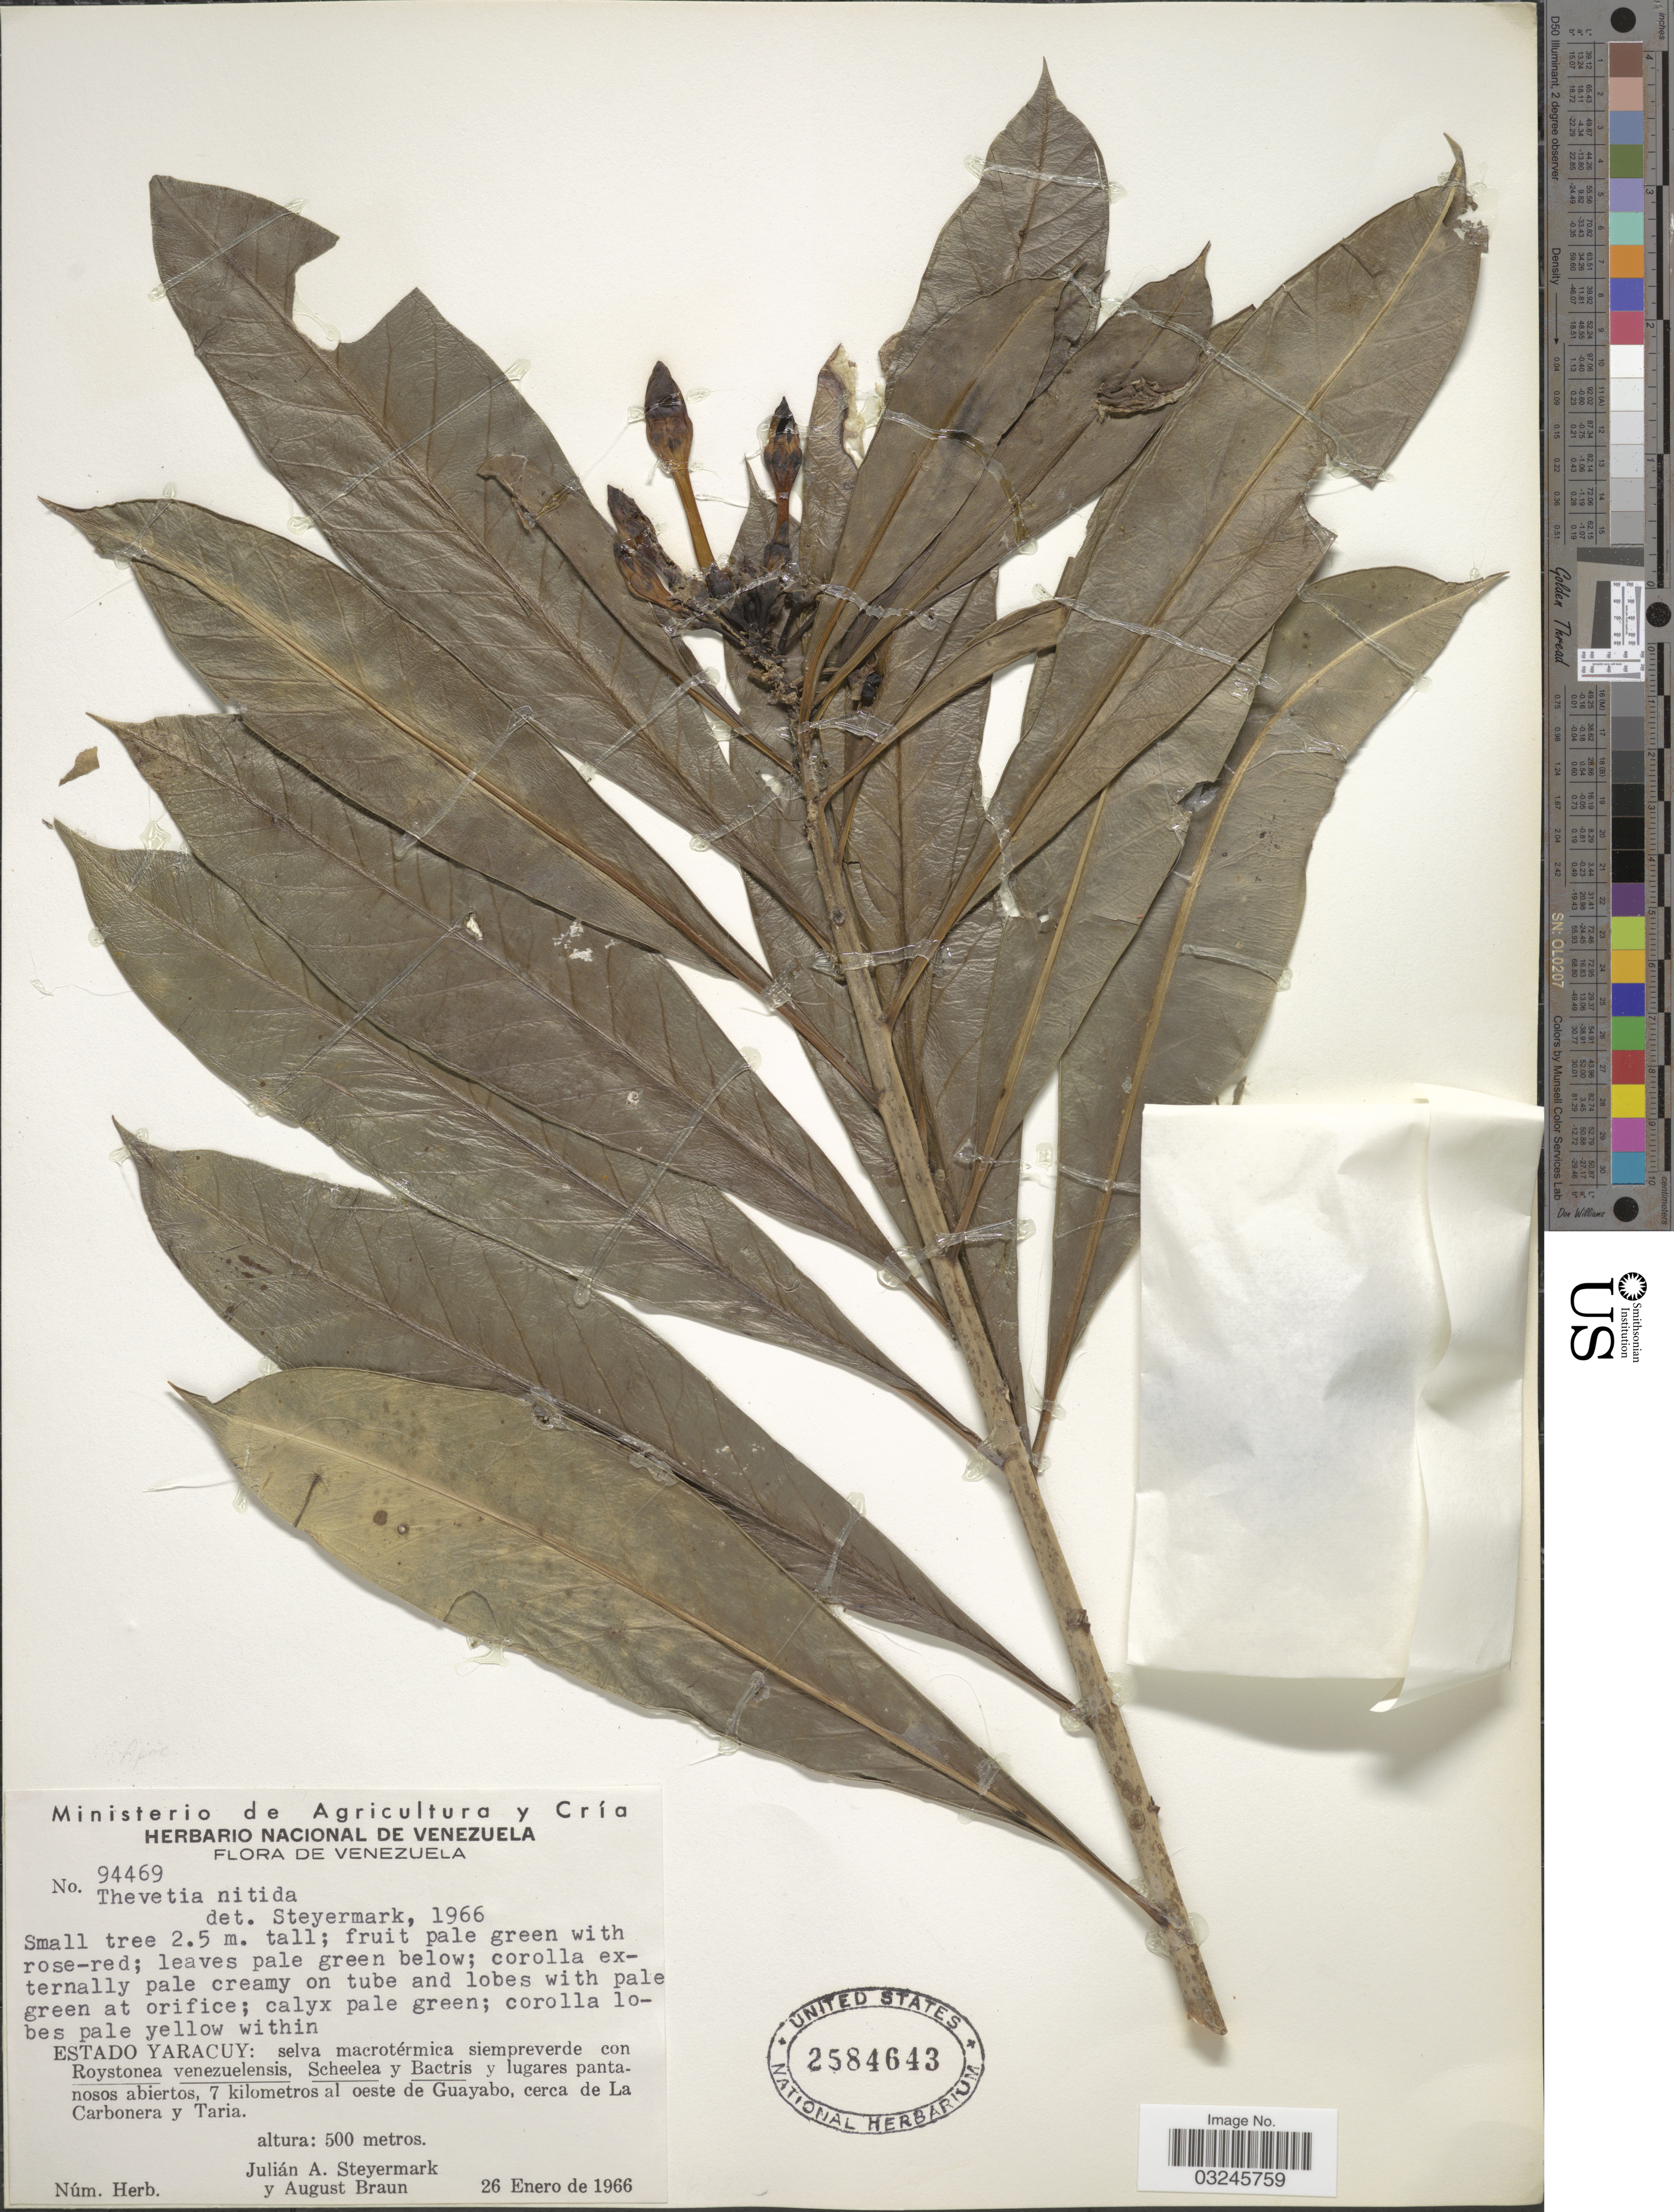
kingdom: Plantae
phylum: Tracheophyta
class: Magnoliopsida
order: Gentianales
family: Apocynaceae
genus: Thevetia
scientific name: Thevetia nitida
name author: (Kunth) A. DC.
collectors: J. Steyermark & A. Braun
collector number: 94469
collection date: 1966-01-26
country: Venezuela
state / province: Yaracuy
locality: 7 kilometros al oeste de Guayabo, cerca de La Carbonera y Taria.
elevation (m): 500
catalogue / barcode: US 2584643